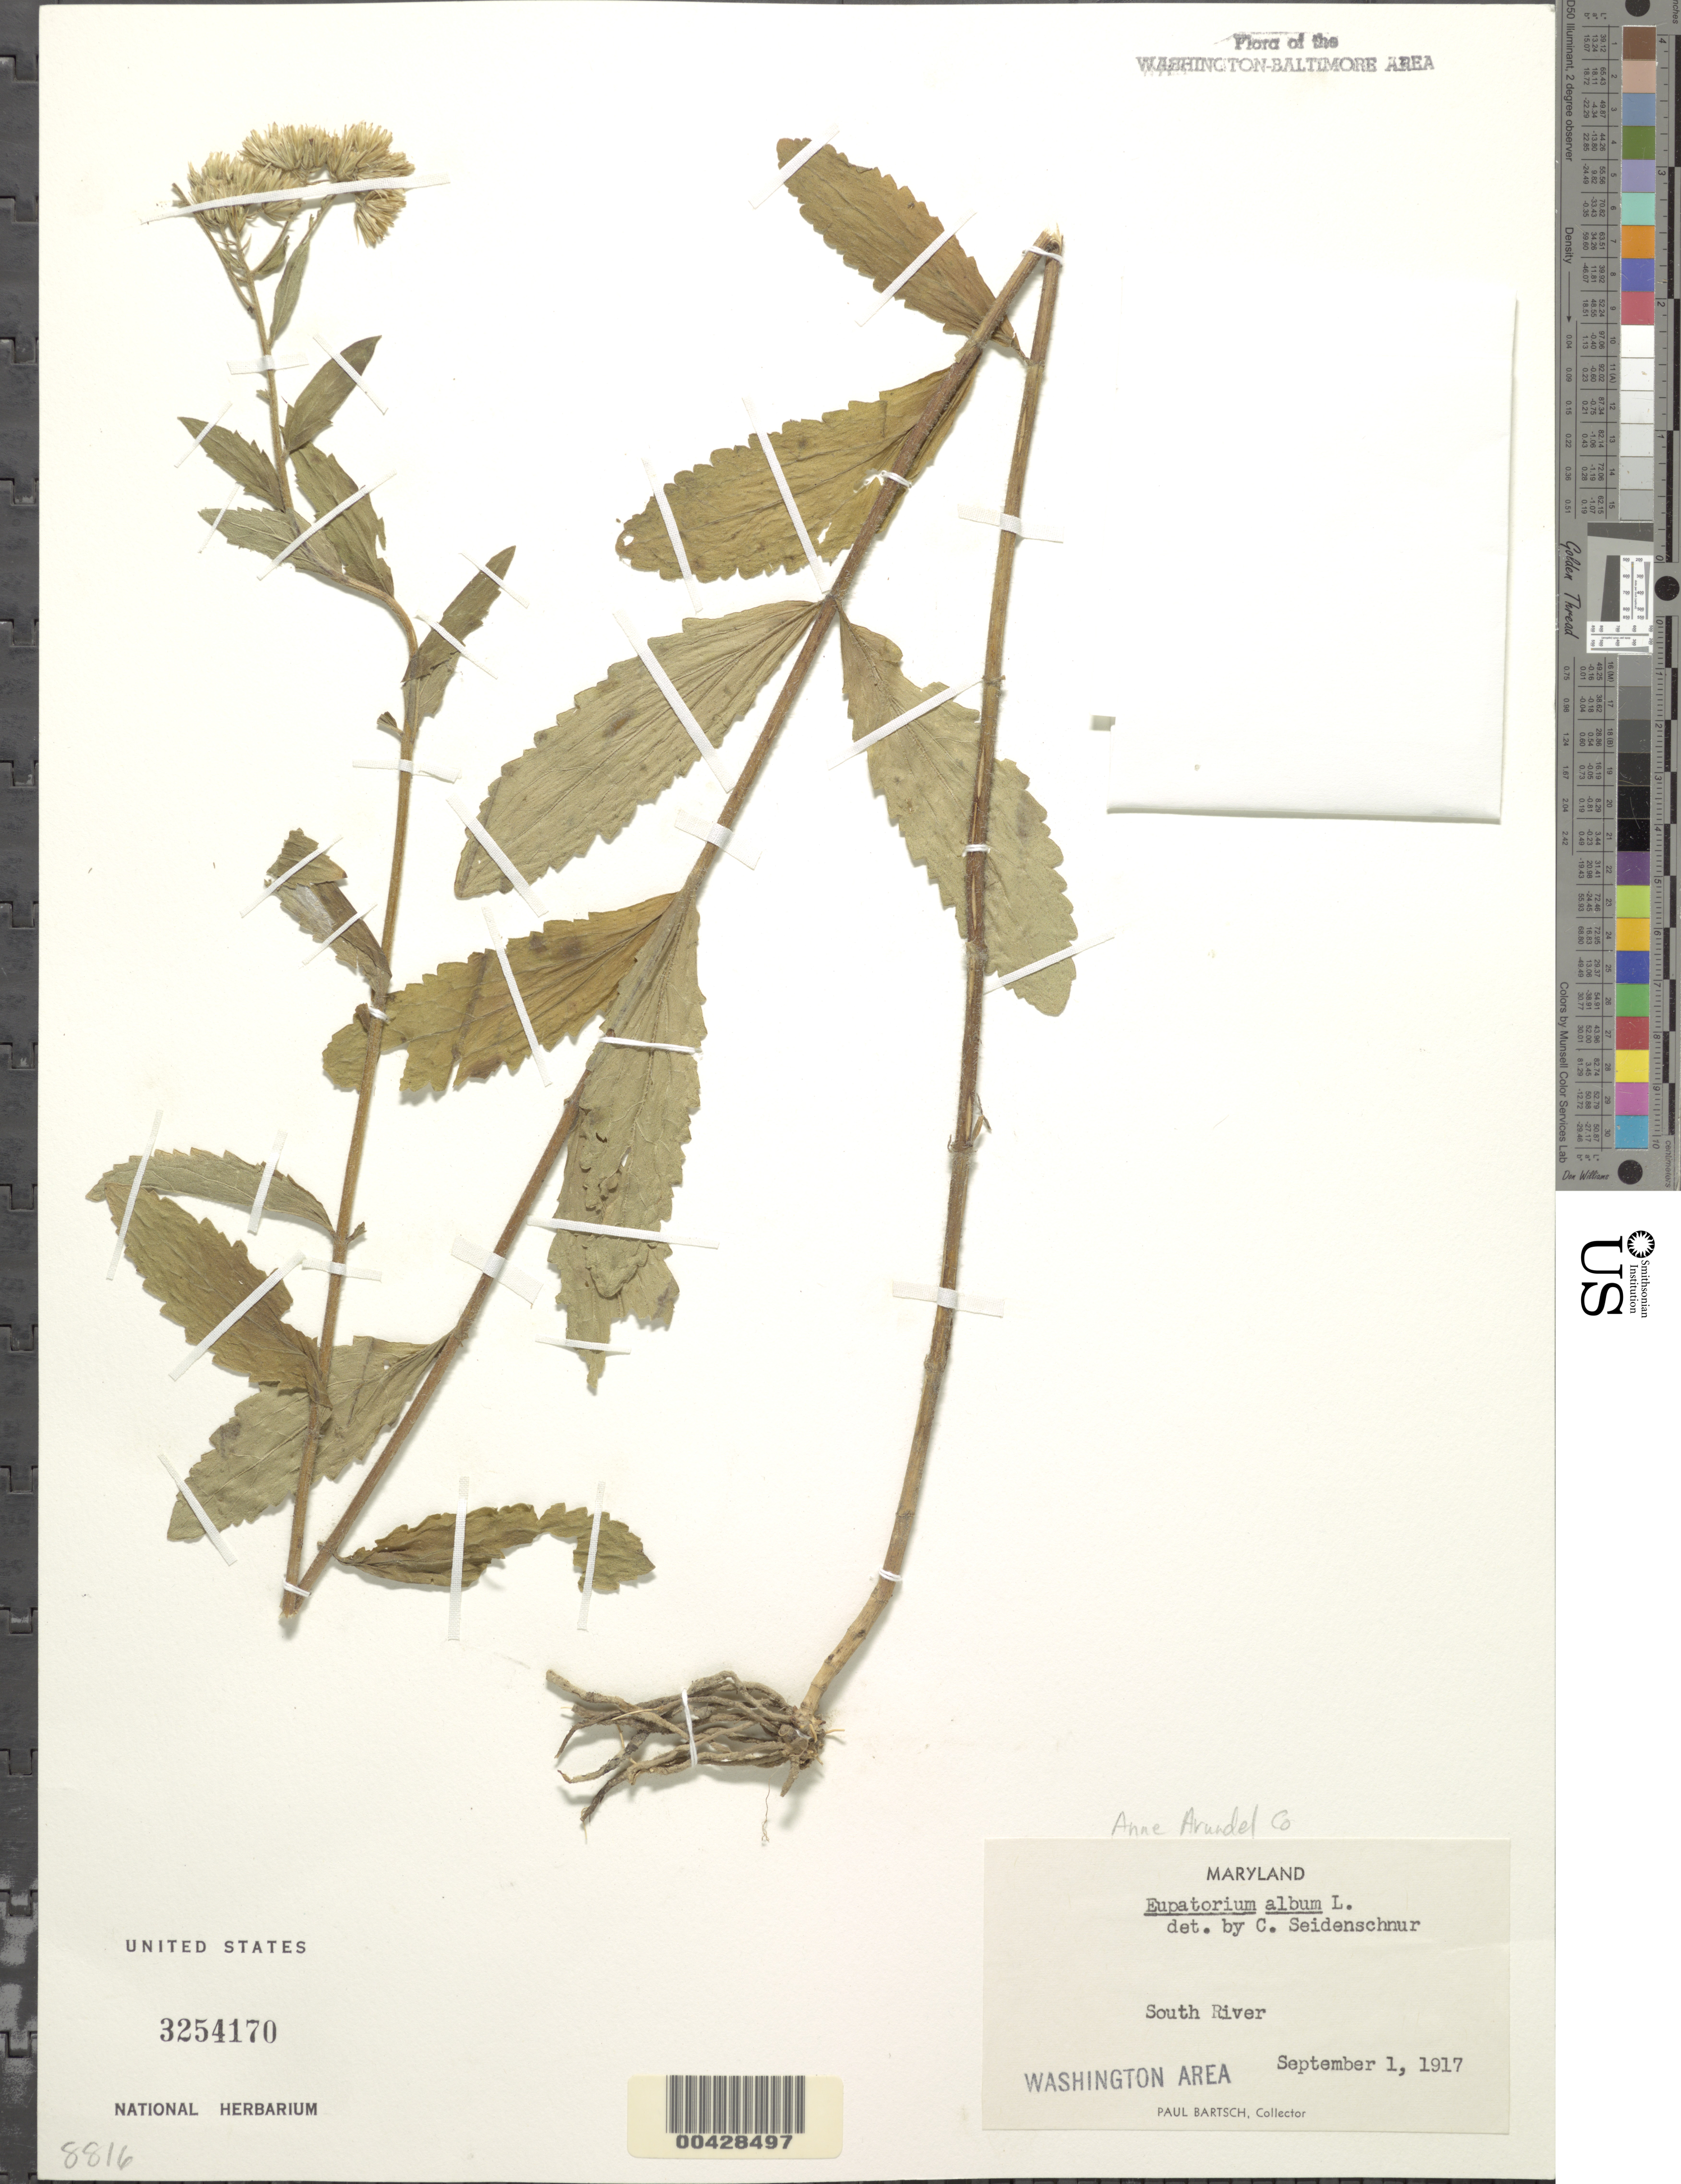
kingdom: Plantae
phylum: Tracheophyta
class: Magnoliopsida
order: Asterales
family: Asteraceae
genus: Eupatorium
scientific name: Eupatorium album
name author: L.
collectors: P. Bartsch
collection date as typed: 01 Sep 1917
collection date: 1917-09-01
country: United States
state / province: Maryland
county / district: Anne Arundel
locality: South River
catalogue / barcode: US 3254170